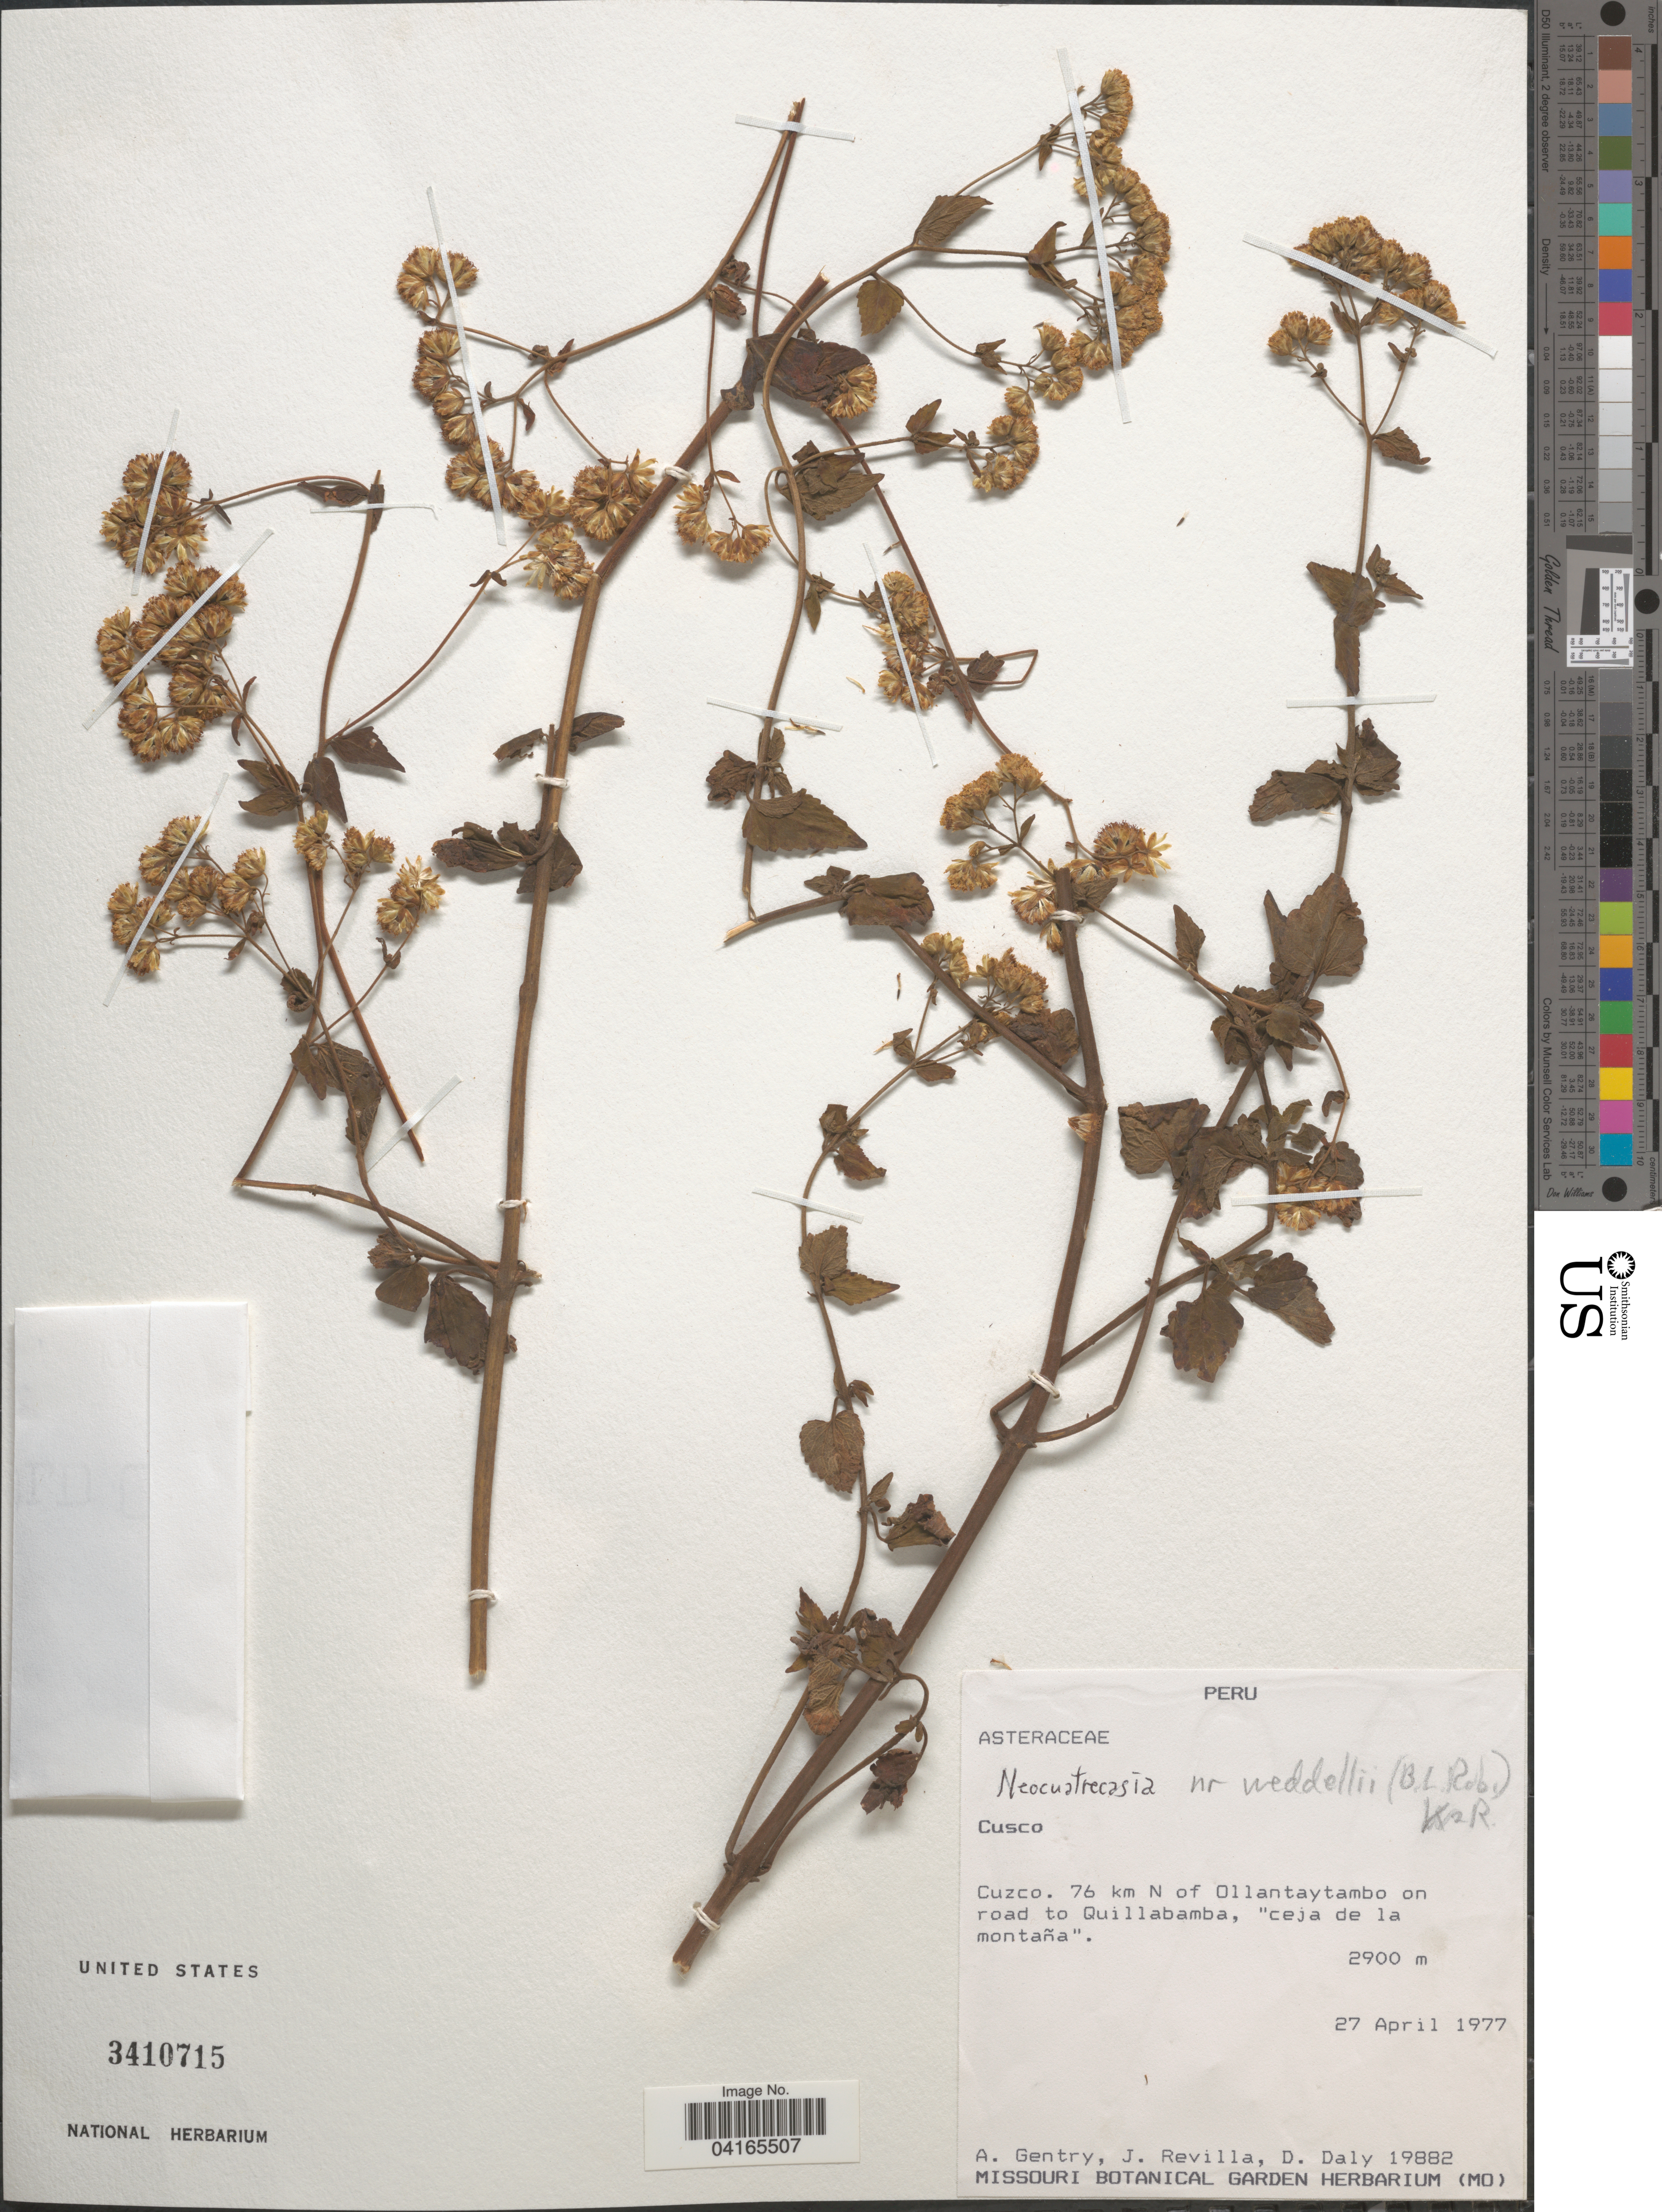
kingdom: Plantae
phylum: Tracheophyta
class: Magnoliopsida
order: Asterales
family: Asteraceae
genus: Neocuatrecasia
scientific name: Neocuatrecasia weddellii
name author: (B.L. Rob.) R.M. King & H. Rob.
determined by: Robinson, H. E., (US), Smithsonian Institution - National Museum of Natural History (UNITED STATES)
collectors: A. H. Gentry, J. Revilla & D. C. Daly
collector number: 19882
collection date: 1977-04-27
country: Peru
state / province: Cusco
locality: Cuzco. 76 km N of Ollantaytambo on road to Quillabamba, "ceja de la montaña".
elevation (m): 2900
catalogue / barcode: US 3410715